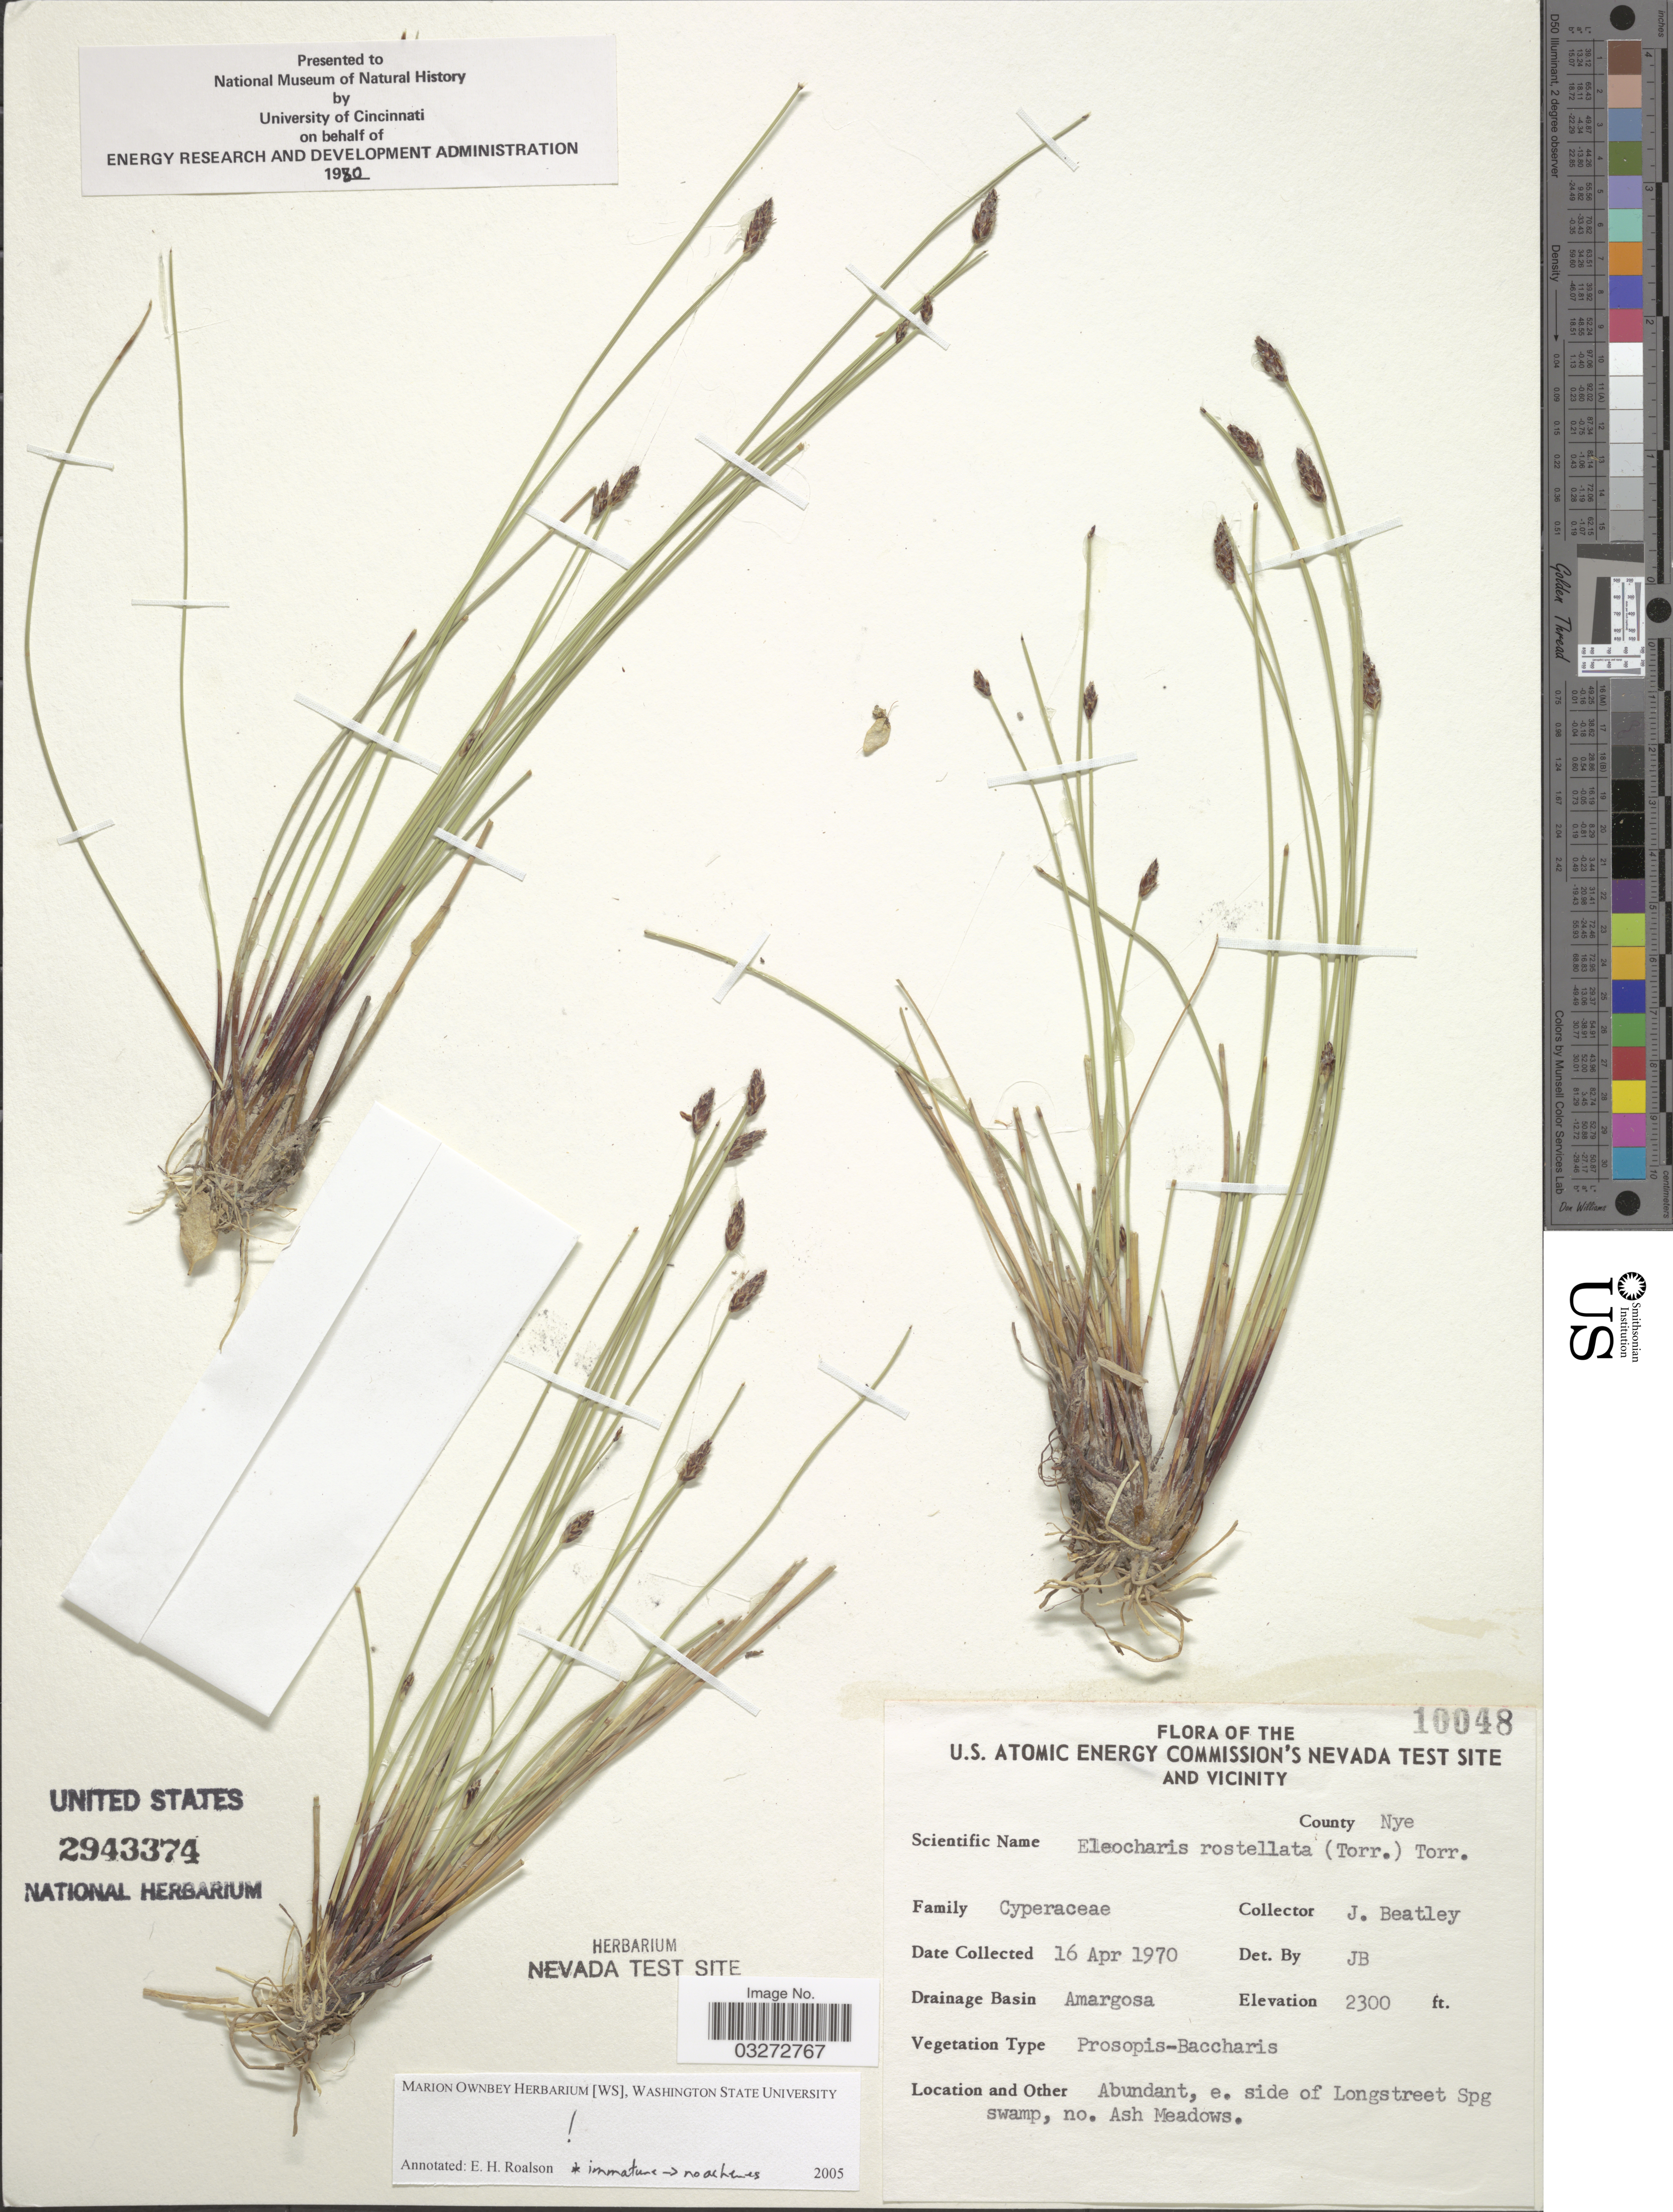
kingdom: Plantae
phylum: Tracheophyta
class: Liliopsida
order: Poales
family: Cyperaceae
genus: Eleocharis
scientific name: Eleocharis rostellata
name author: (Torr.) Torr.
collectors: J. C. Beatley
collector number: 10048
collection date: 1970-04-16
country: United States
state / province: Nevada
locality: U.S. Atomic Energy Commission's Nevada Test Site and vicinity. County Nye. Drainage Basin Amargosa. E. side of Longstreet Spg swamp, no. Ash Meadows.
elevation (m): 701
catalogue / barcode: US 2943374